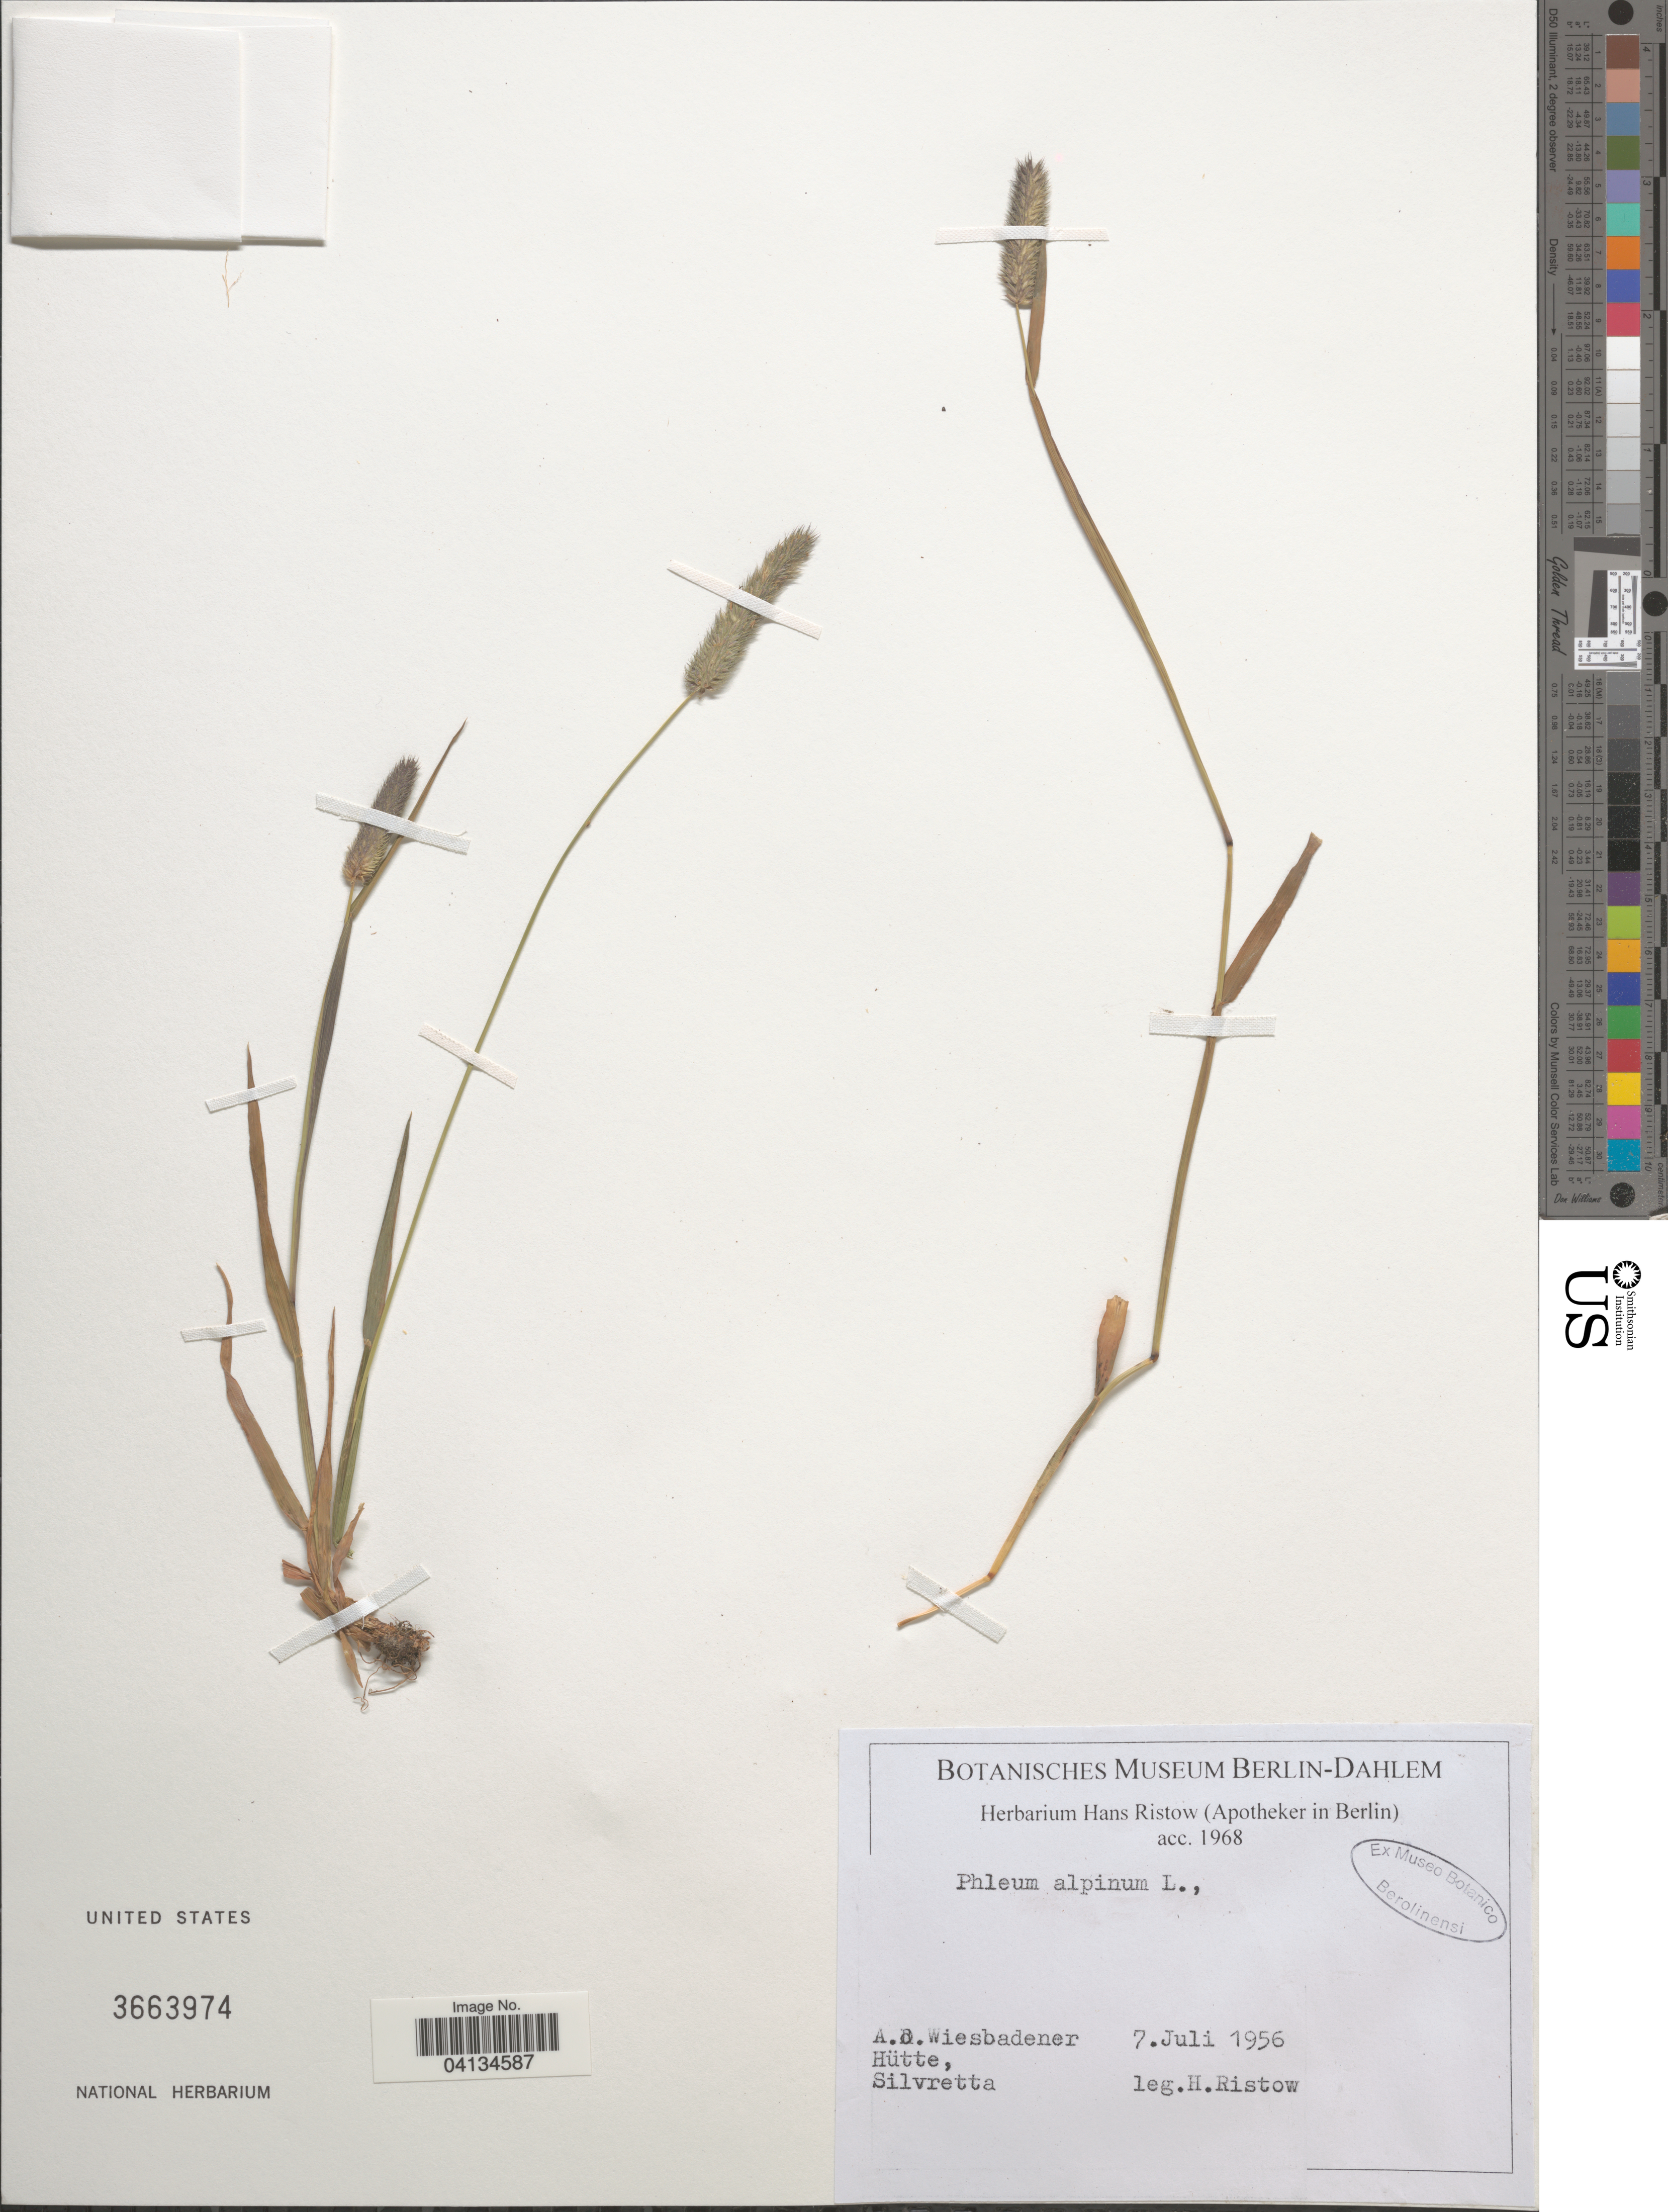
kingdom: Plantae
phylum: Tracheophyta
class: Liliopsida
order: Poales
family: Poaceae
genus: Phleum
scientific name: Phleum alpinum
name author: L.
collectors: H. Ristow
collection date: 1956-07-07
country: Austria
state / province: Vorarlberg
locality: A.D. Wiesbadener Hütte, Silvretta.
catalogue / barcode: US 3663974